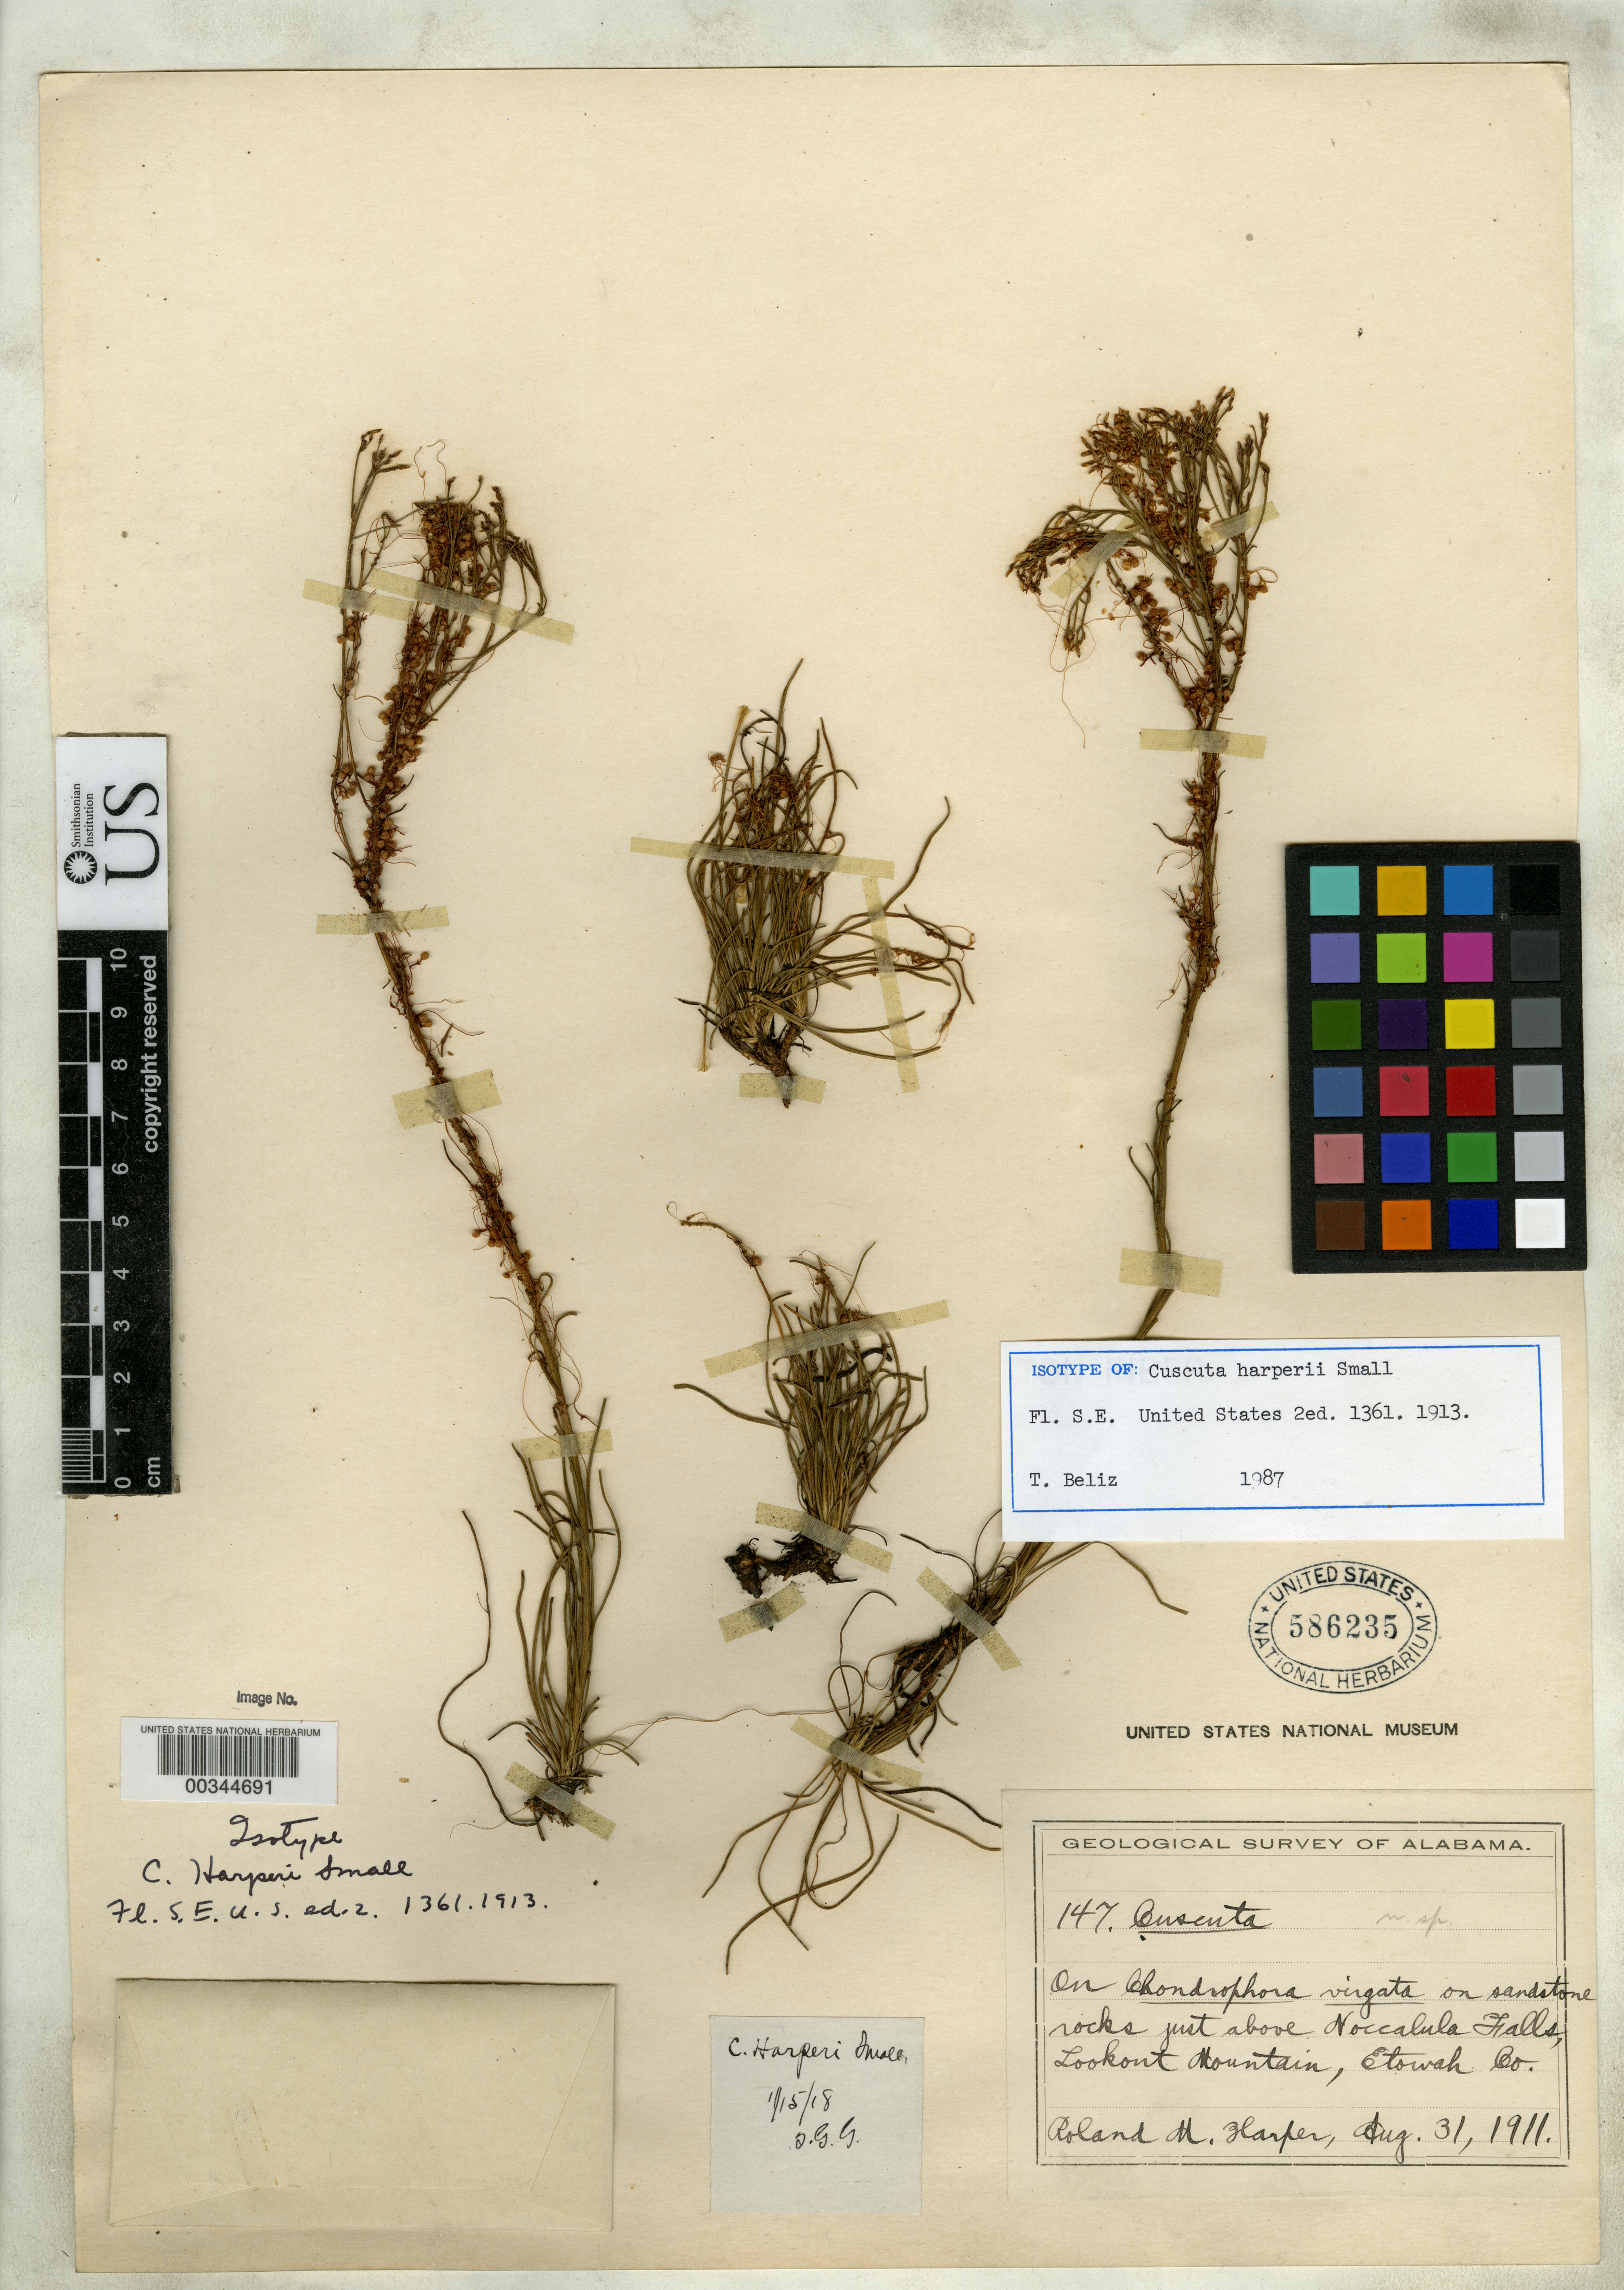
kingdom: Plantae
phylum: Tracheophyta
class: Magnoliopsida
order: Solanales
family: Convolvulaceae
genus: Cuscuta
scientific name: Cuscuta harperi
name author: Small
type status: Isotype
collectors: R. M. Harper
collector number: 147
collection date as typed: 31 Aug 1911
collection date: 1911-08-31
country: United States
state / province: Alabama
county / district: Etowah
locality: Lookout Mt., above Noccalula Falls.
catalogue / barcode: US 586235